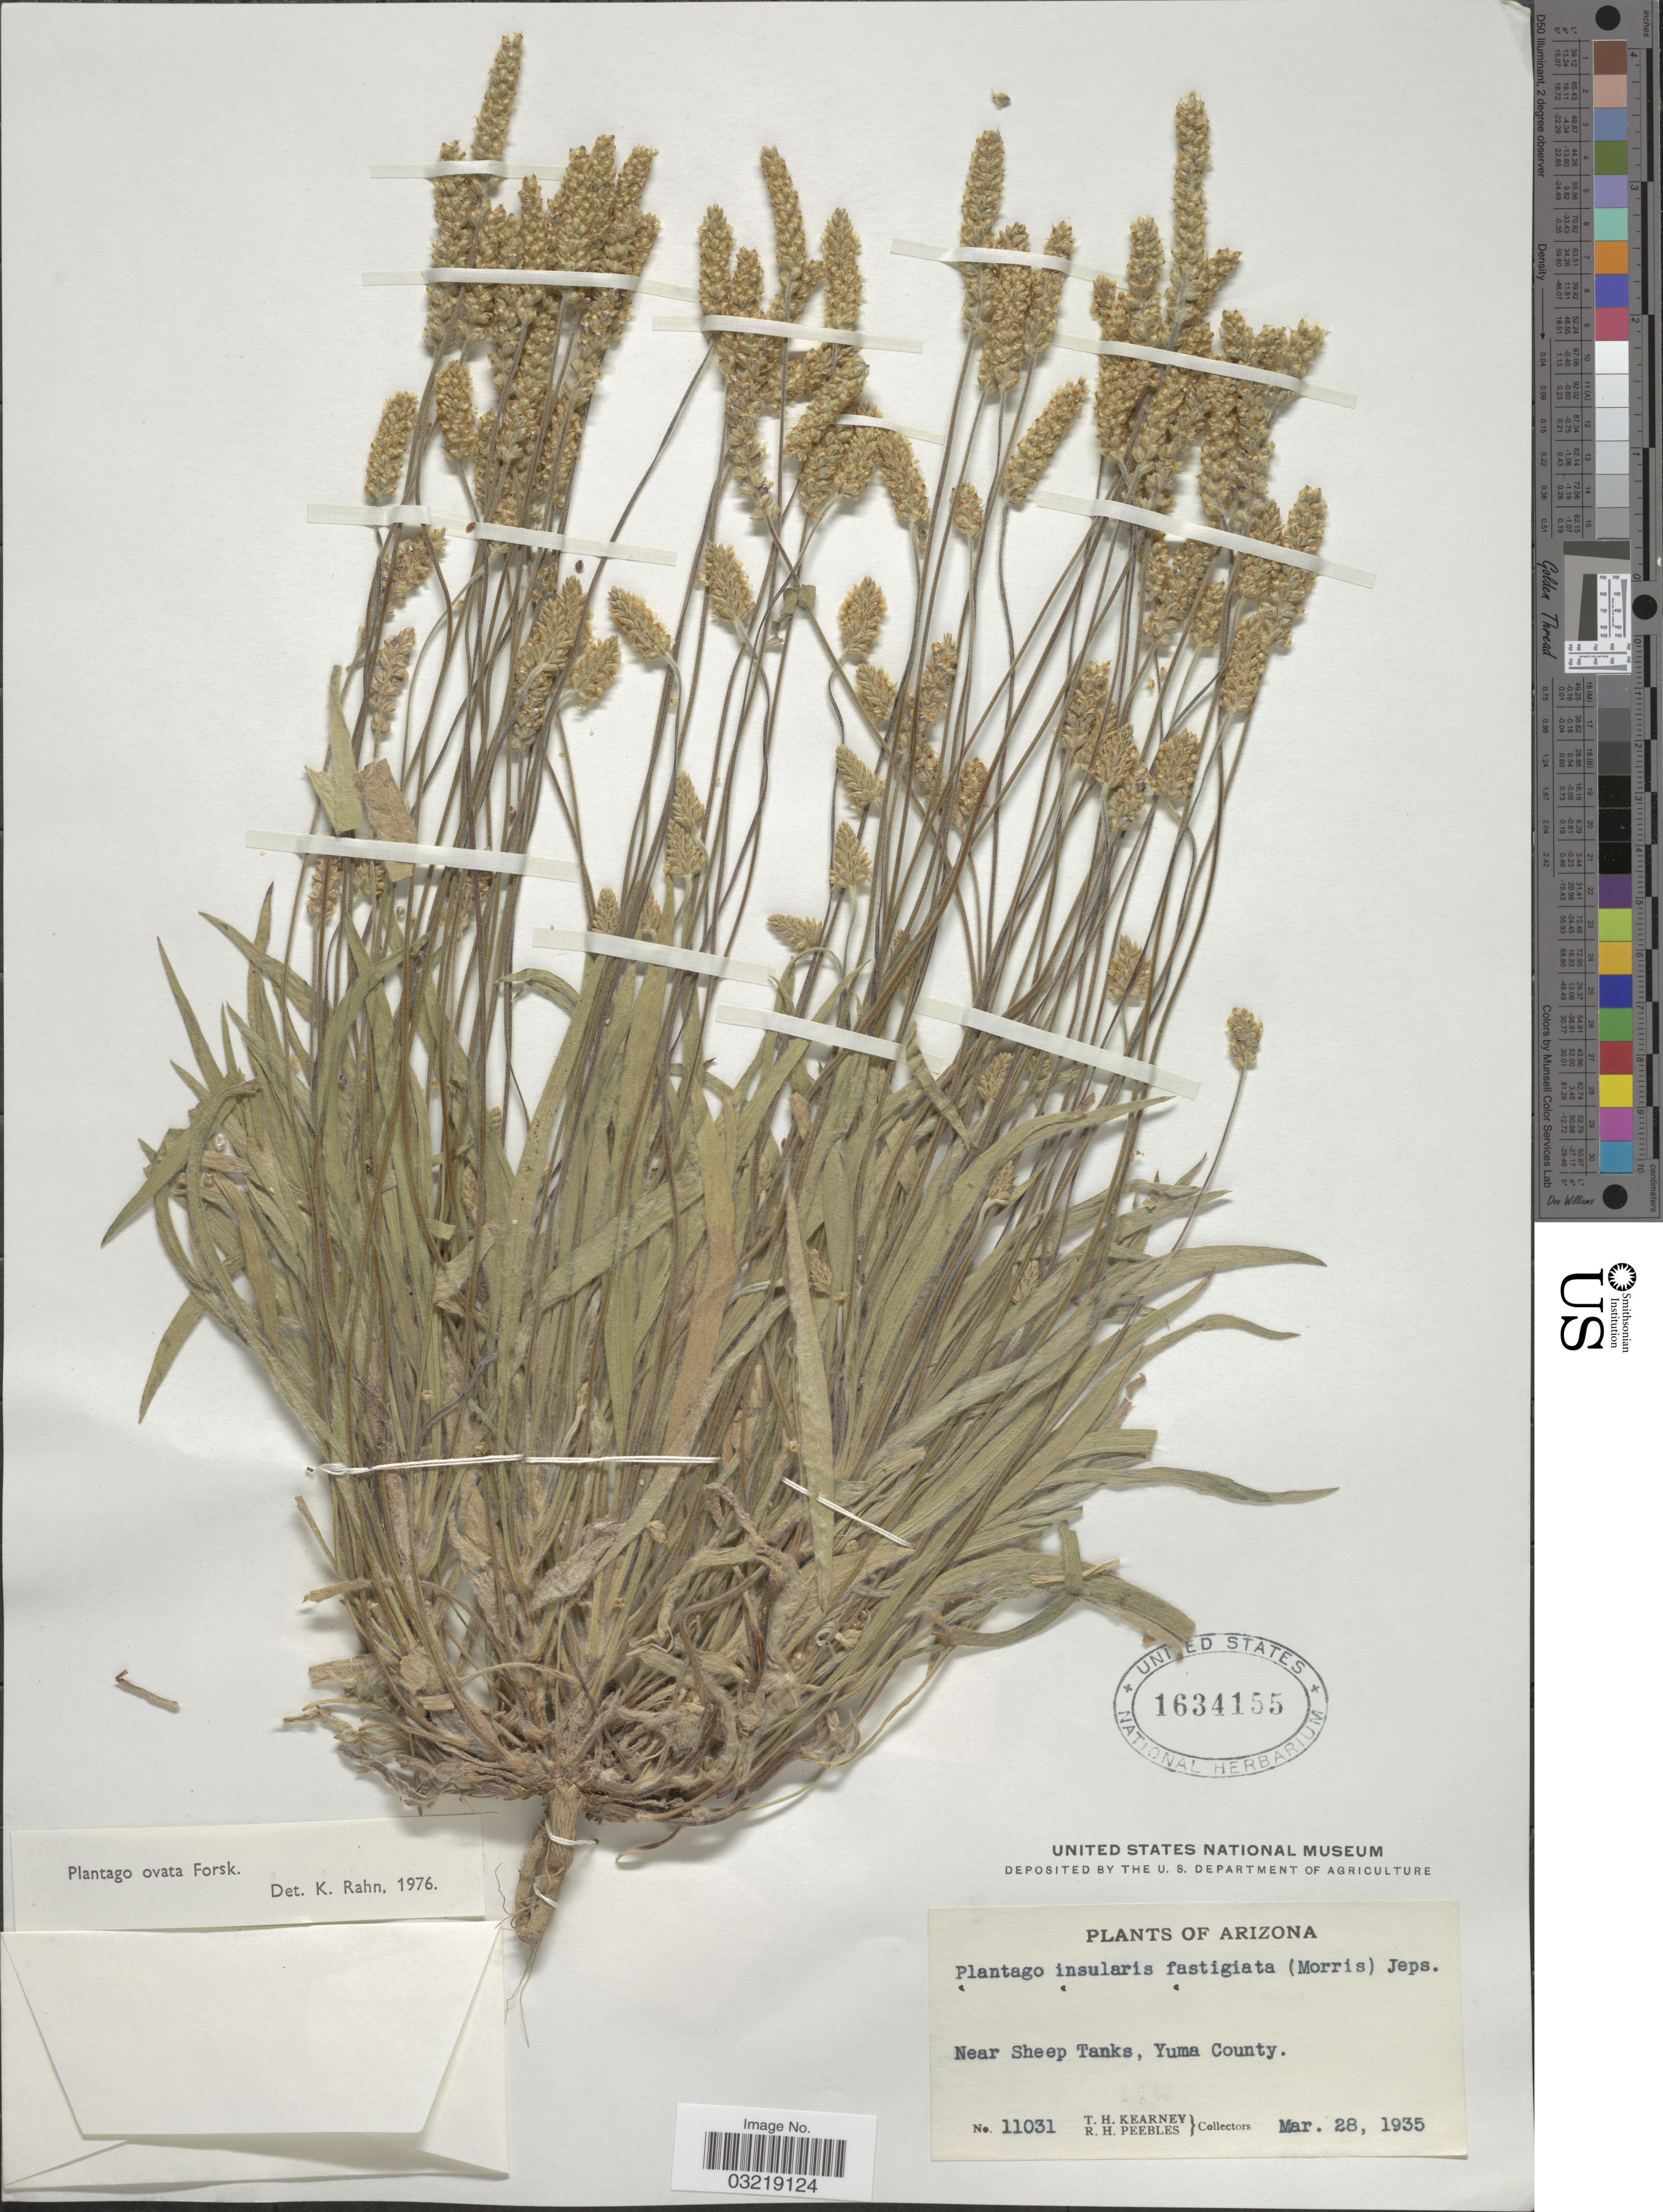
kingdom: Plantae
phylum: Tracheophyta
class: Magnoliopsida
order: Lamiales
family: Plantaginaceae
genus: Plantago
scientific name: Plantago ovata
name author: Forssk.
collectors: T. H. Kearney & R. H. Peebles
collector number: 11031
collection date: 1935-03-28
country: United States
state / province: Arizona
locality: Near Sheep Tanks, Yuma County.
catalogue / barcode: US 1634155